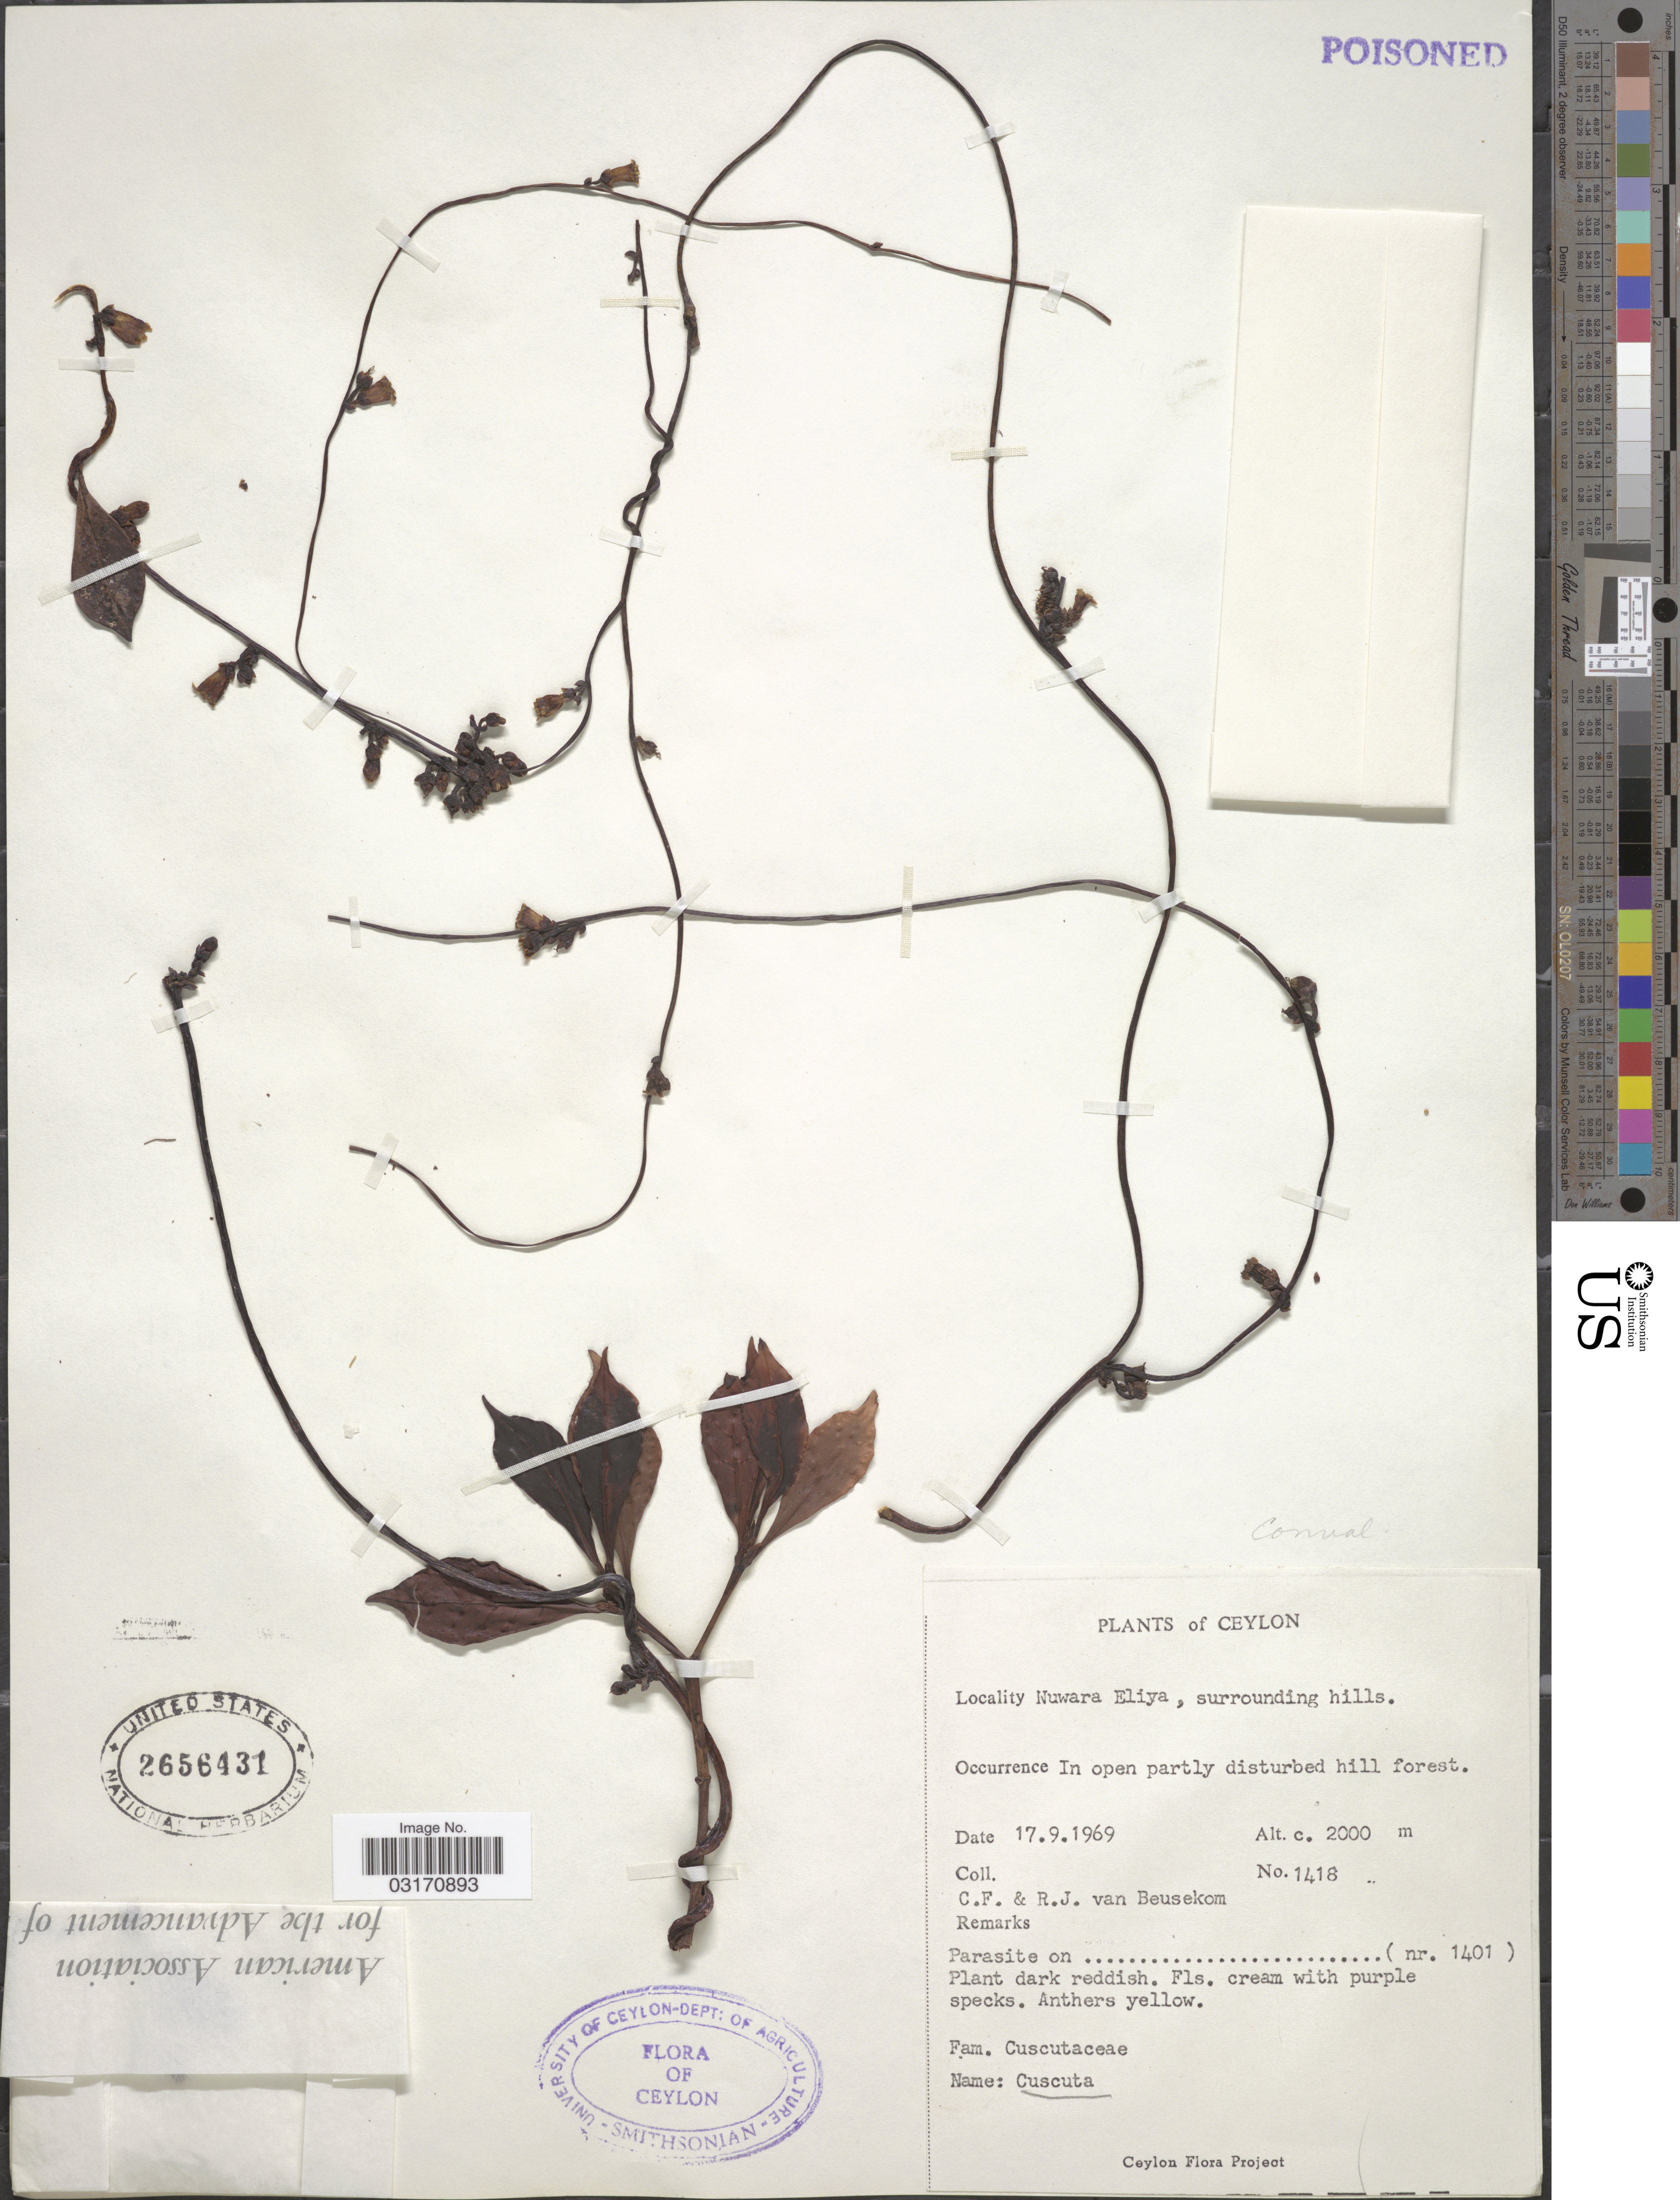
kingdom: Plantae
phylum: Tracheophyta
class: Magnoliopsida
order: Solanales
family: Convolvulaceae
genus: Cuscuta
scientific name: Cuscuta sp.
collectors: C. F. Beusekom & R. Beusekom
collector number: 1418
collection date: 1969-09-17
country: Sri Lanka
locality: Ceylon. Nuwara Eliya, surrounding hills. .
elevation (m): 2000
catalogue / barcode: US 2656431